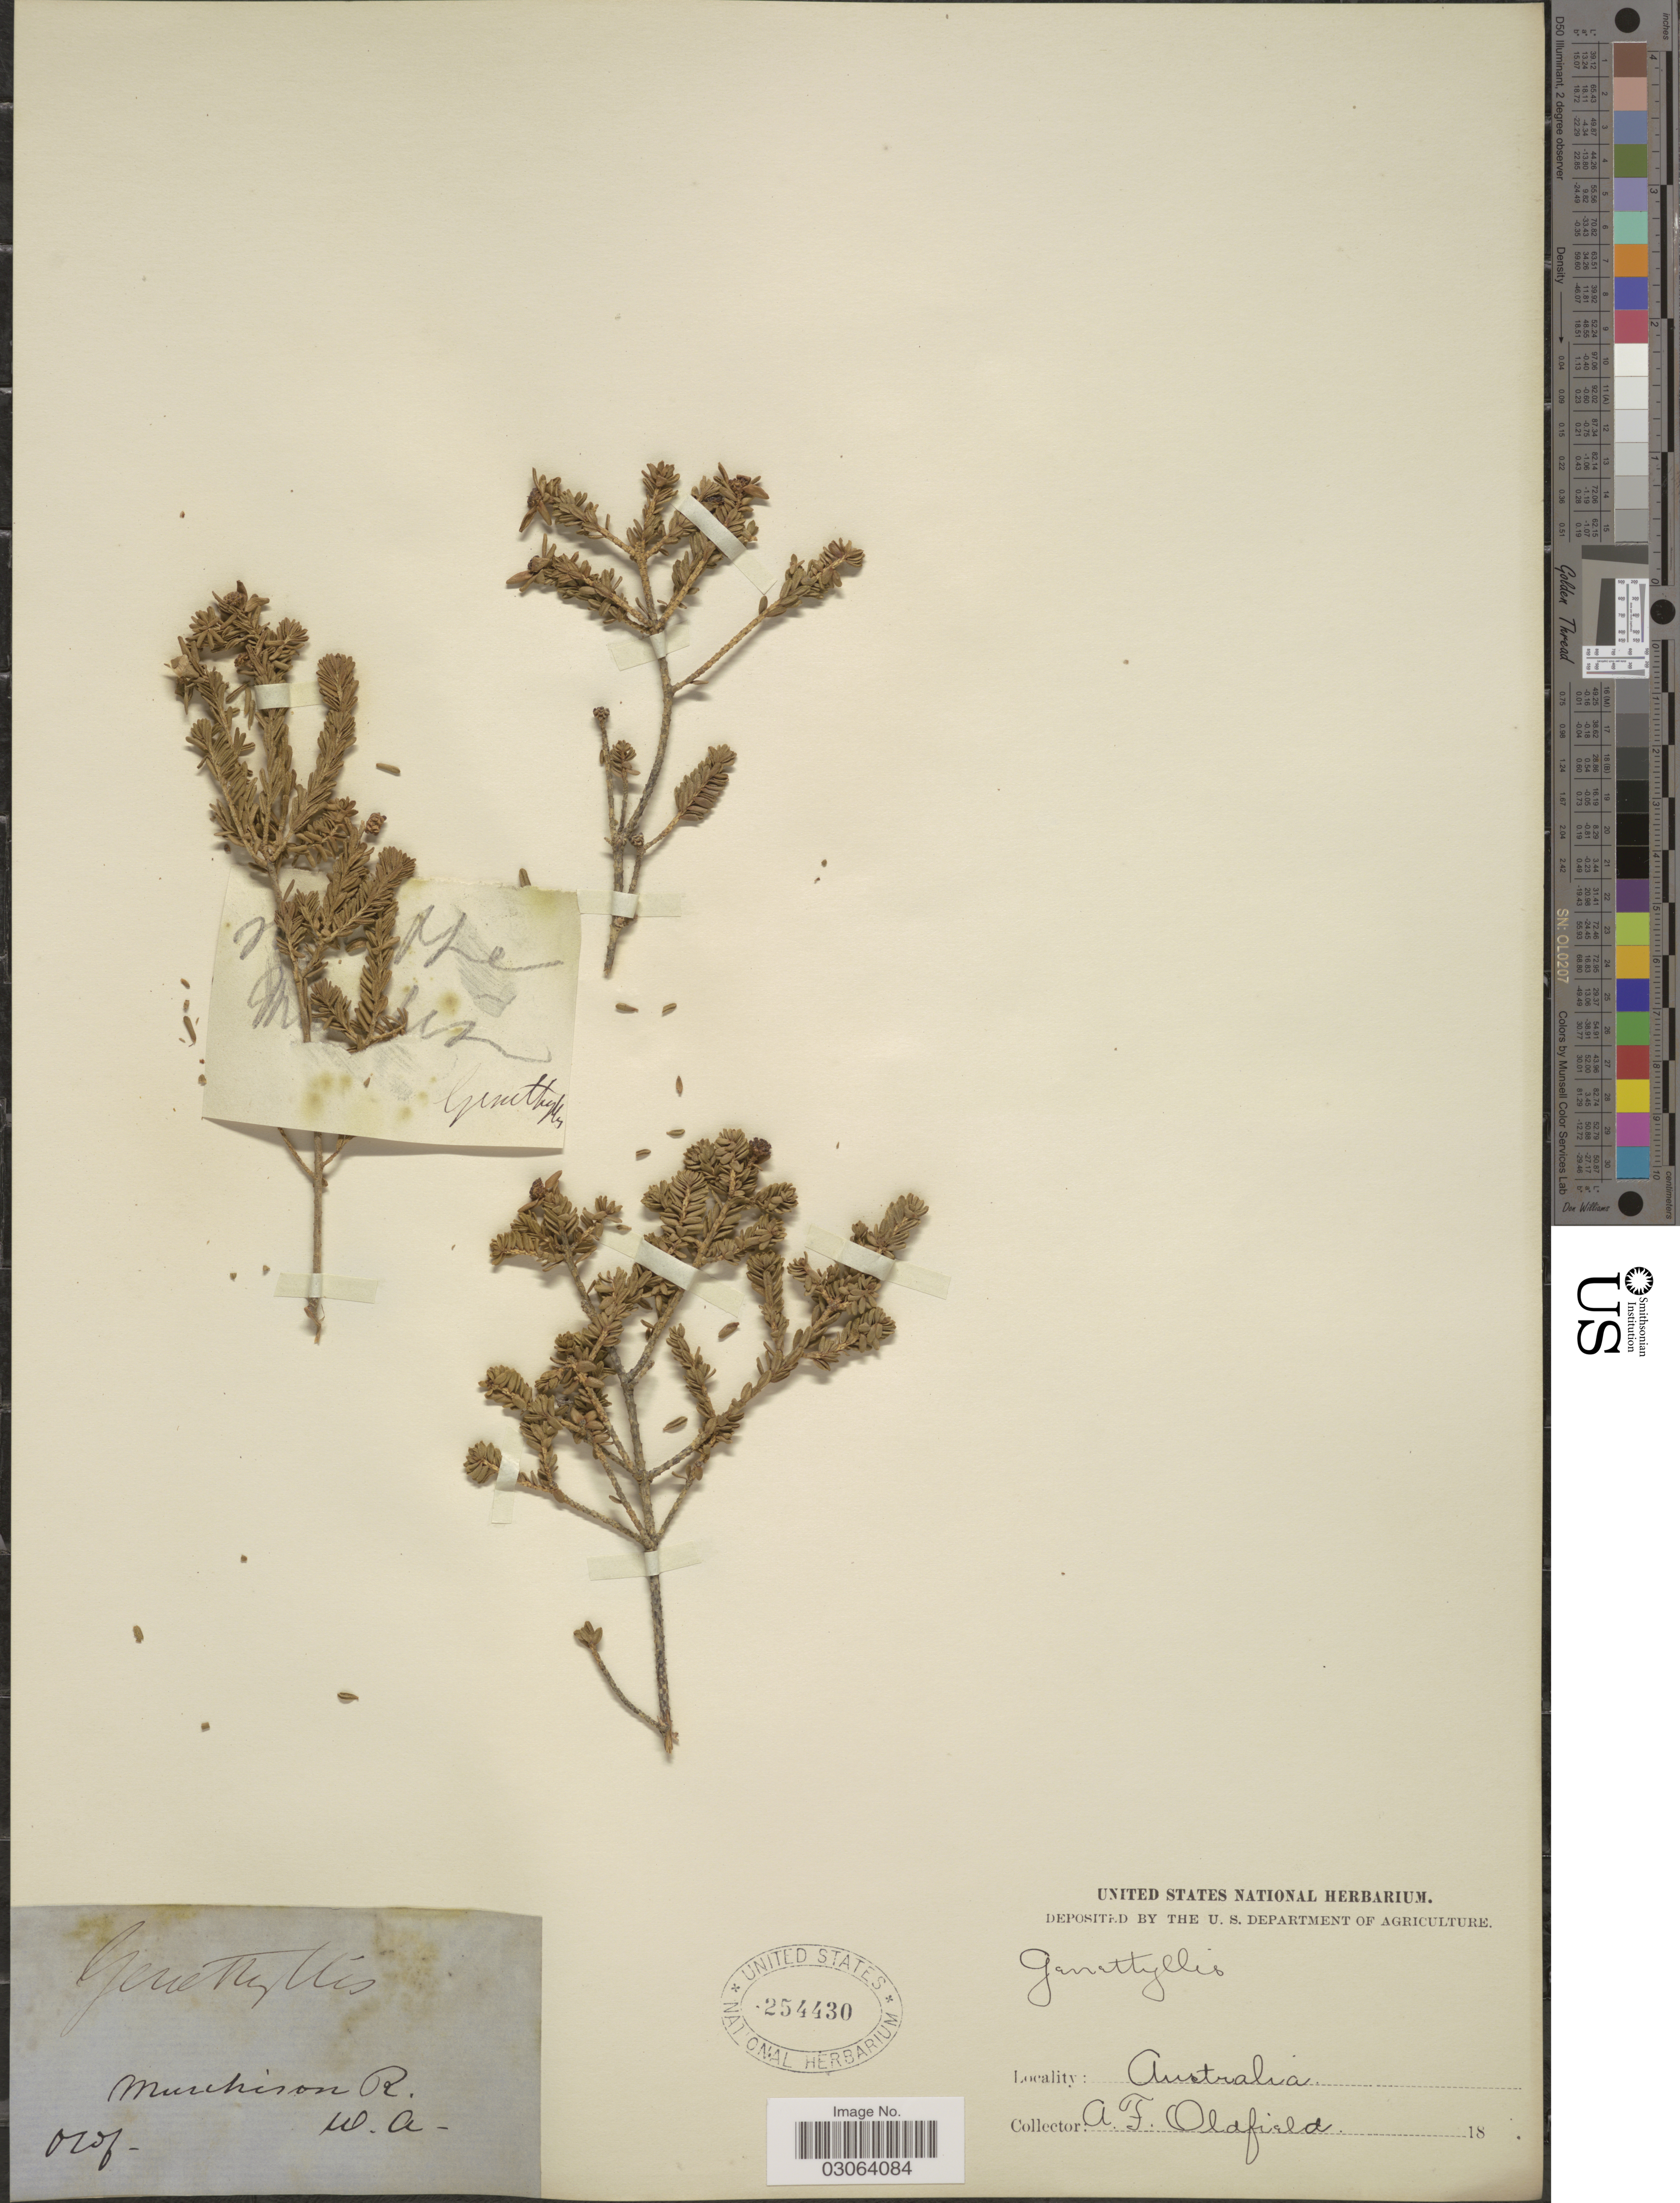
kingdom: Plantae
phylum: Tracheophyta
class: Magnoliopsida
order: Myrtales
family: Myrtaceae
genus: Darwinia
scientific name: Darwinia sp.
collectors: A. Oldfield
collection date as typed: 18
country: Australia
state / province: Western Australia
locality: Murchison R.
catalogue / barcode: US 254430